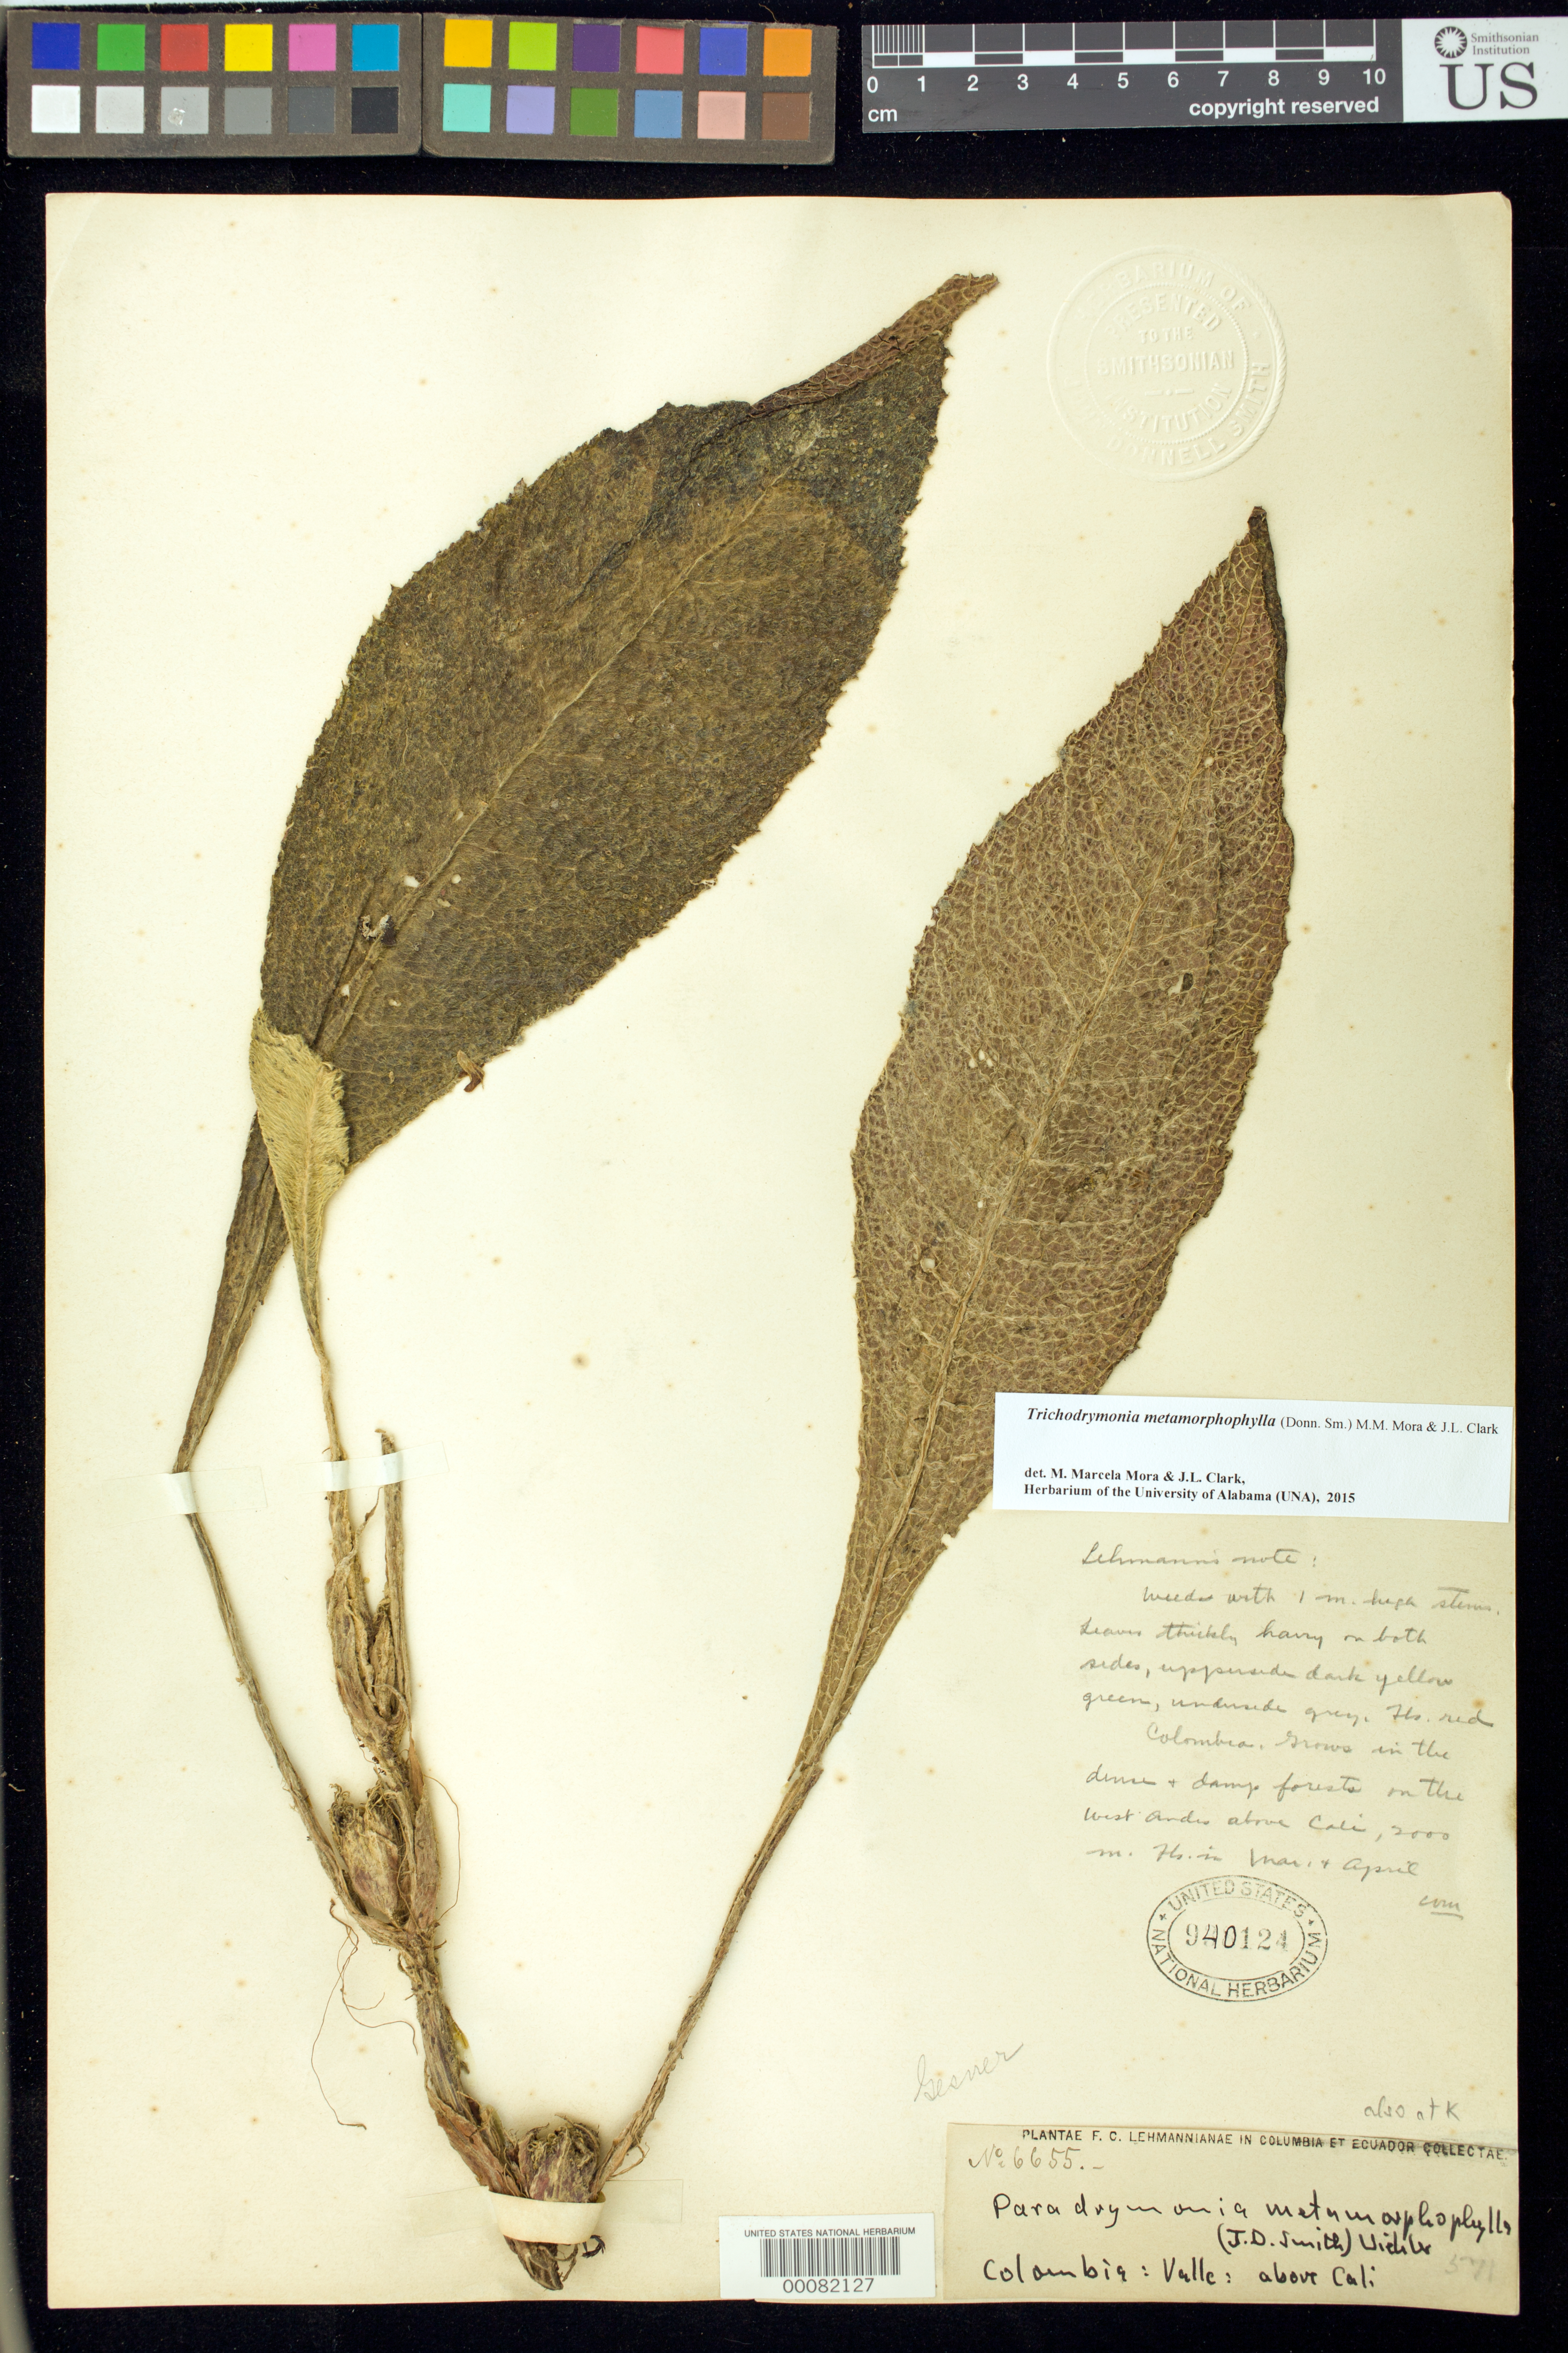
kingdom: Plantae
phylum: Tracheophyta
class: Magnoliopsida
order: Lamiales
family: Gesneriaceae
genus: Trichodrymonia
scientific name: Trichodrymonia metamorphophylla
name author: (Donn. Sm.) M.M. Mora & J.L. Clark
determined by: Mora, M. M.; Clark, J. L.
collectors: F. C. Lehmann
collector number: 6655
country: Colombia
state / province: Valle del Cauca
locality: West Andes above Cali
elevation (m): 2000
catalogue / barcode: US 940124